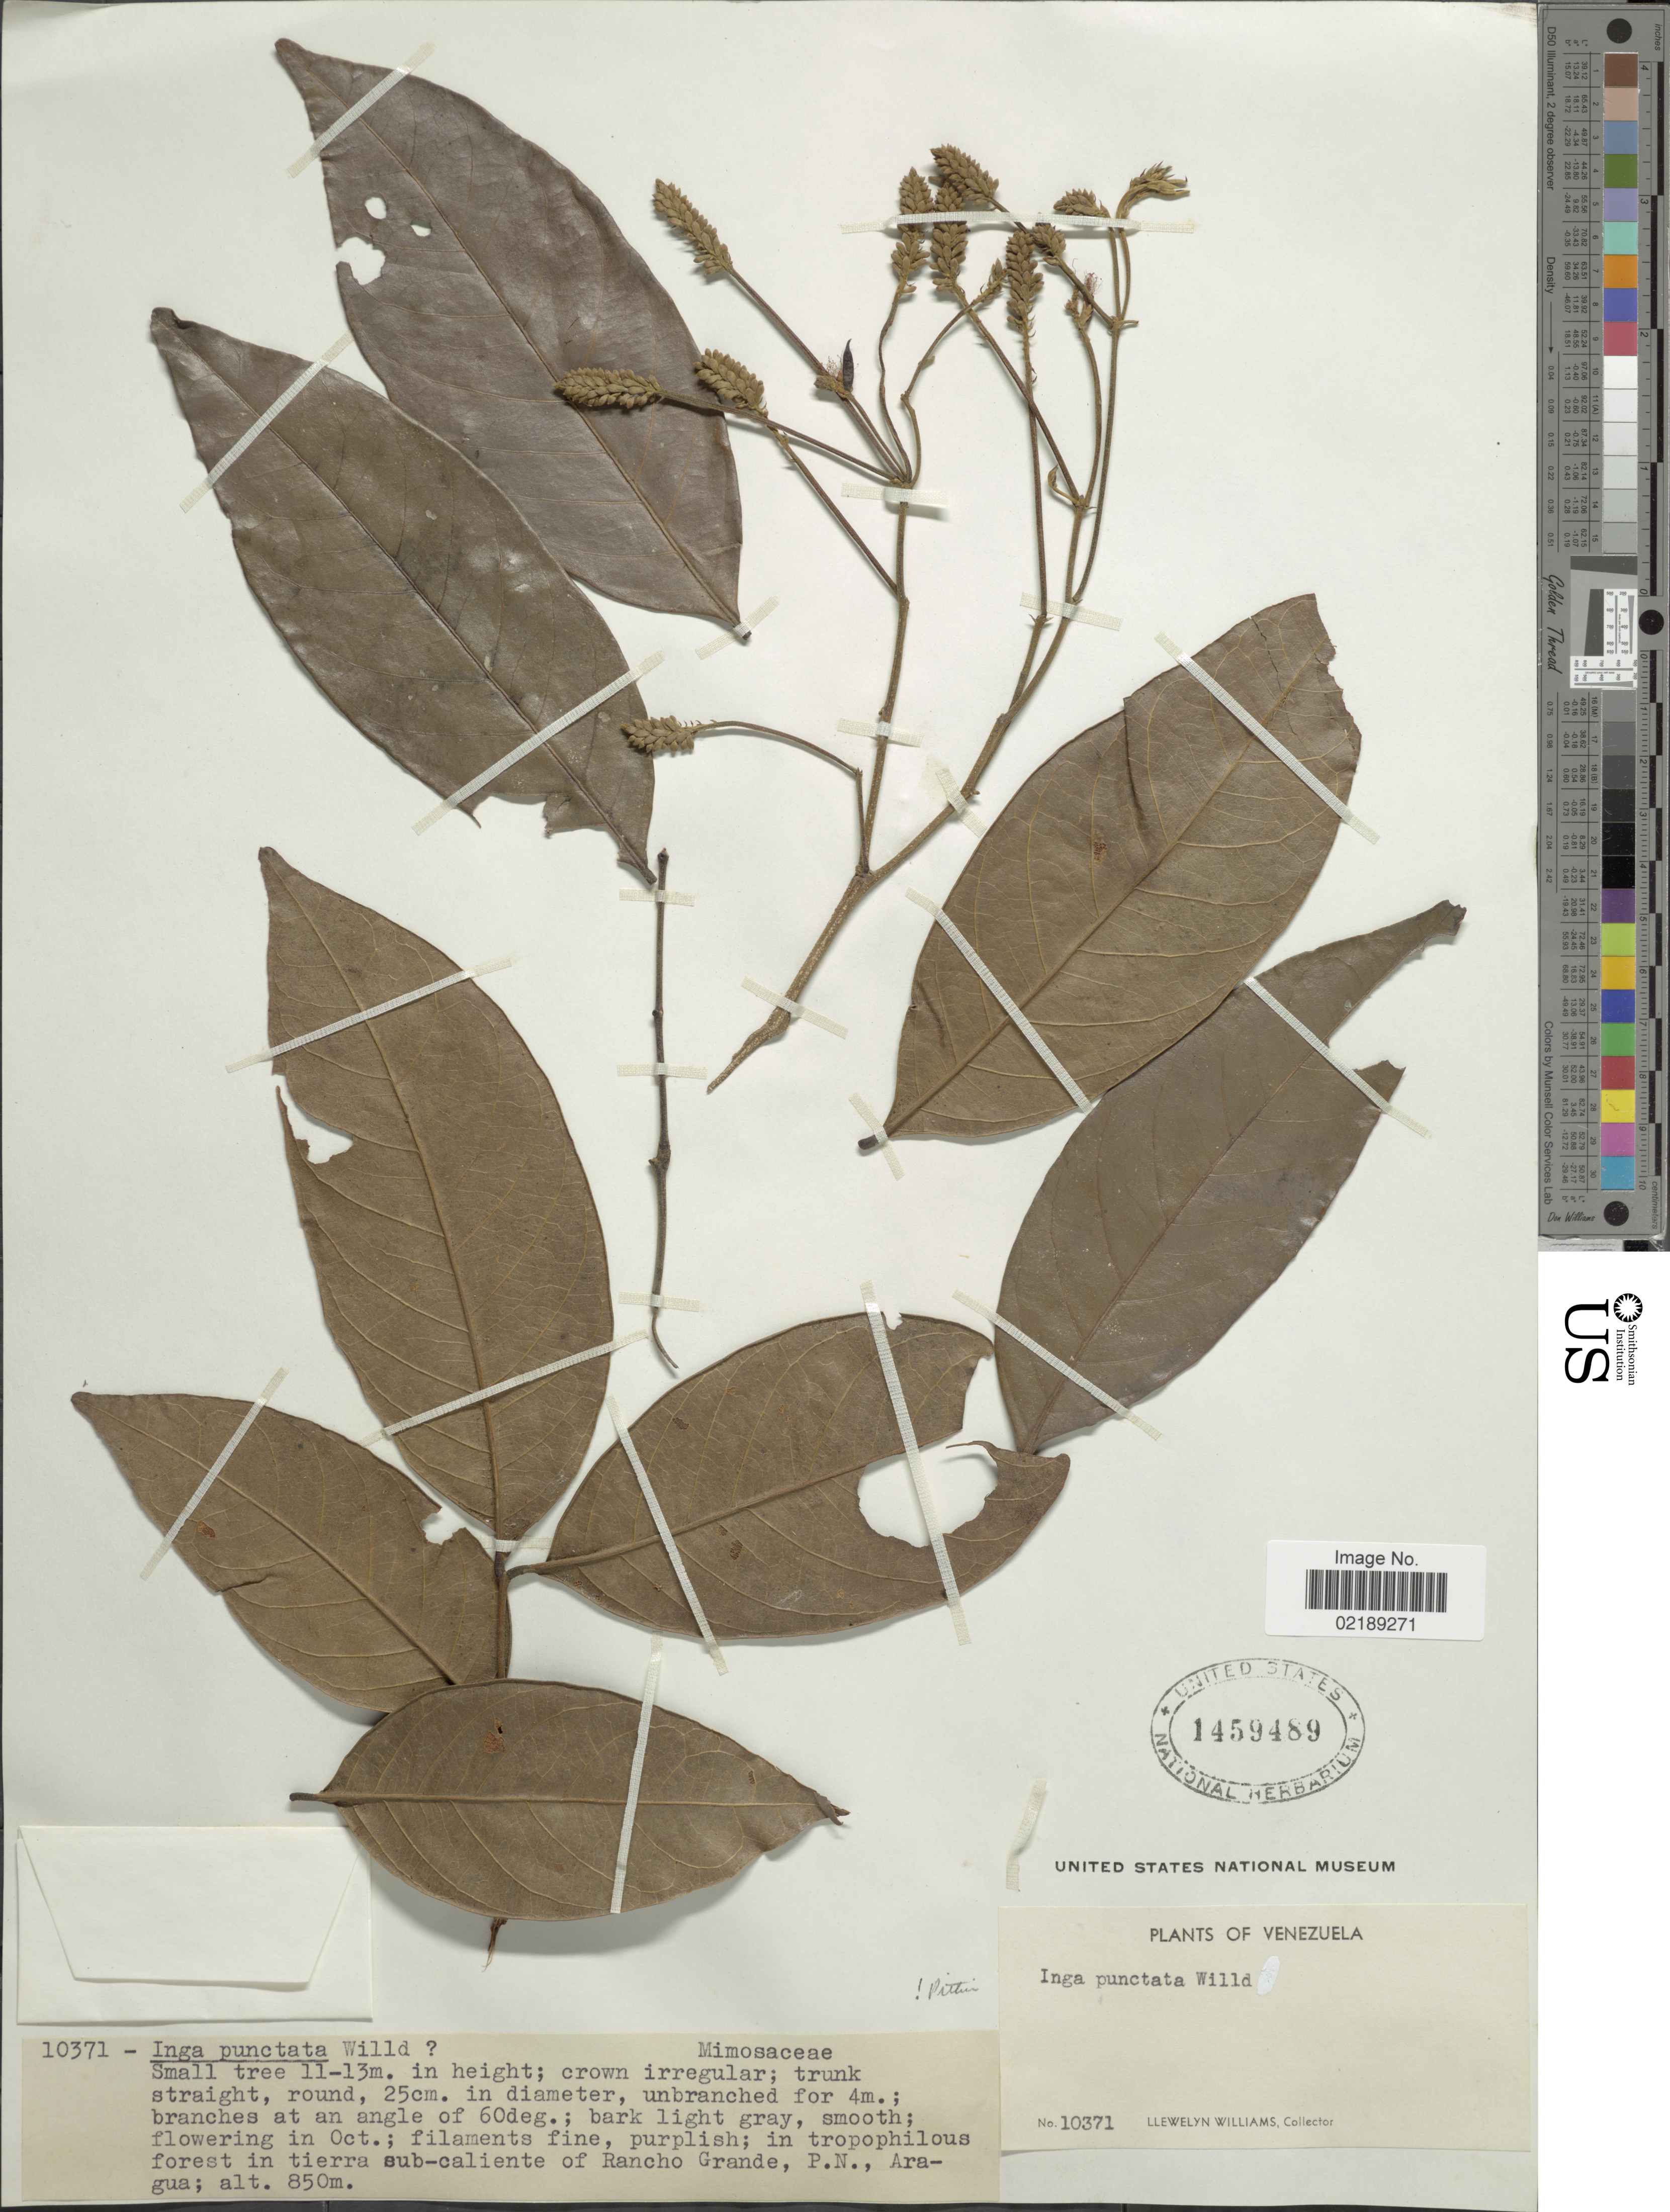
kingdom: Plantae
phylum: Tracheophyta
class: Magnoliopsida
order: Fabales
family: Fabaceae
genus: Inga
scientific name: Inga punctata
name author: Willd.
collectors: Ll. Williams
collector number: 10371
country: Venezuela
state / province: Aragua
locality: In tierra sub-caliente of Rancho Grande, P.N.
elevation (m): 850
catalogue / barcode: US 1459489